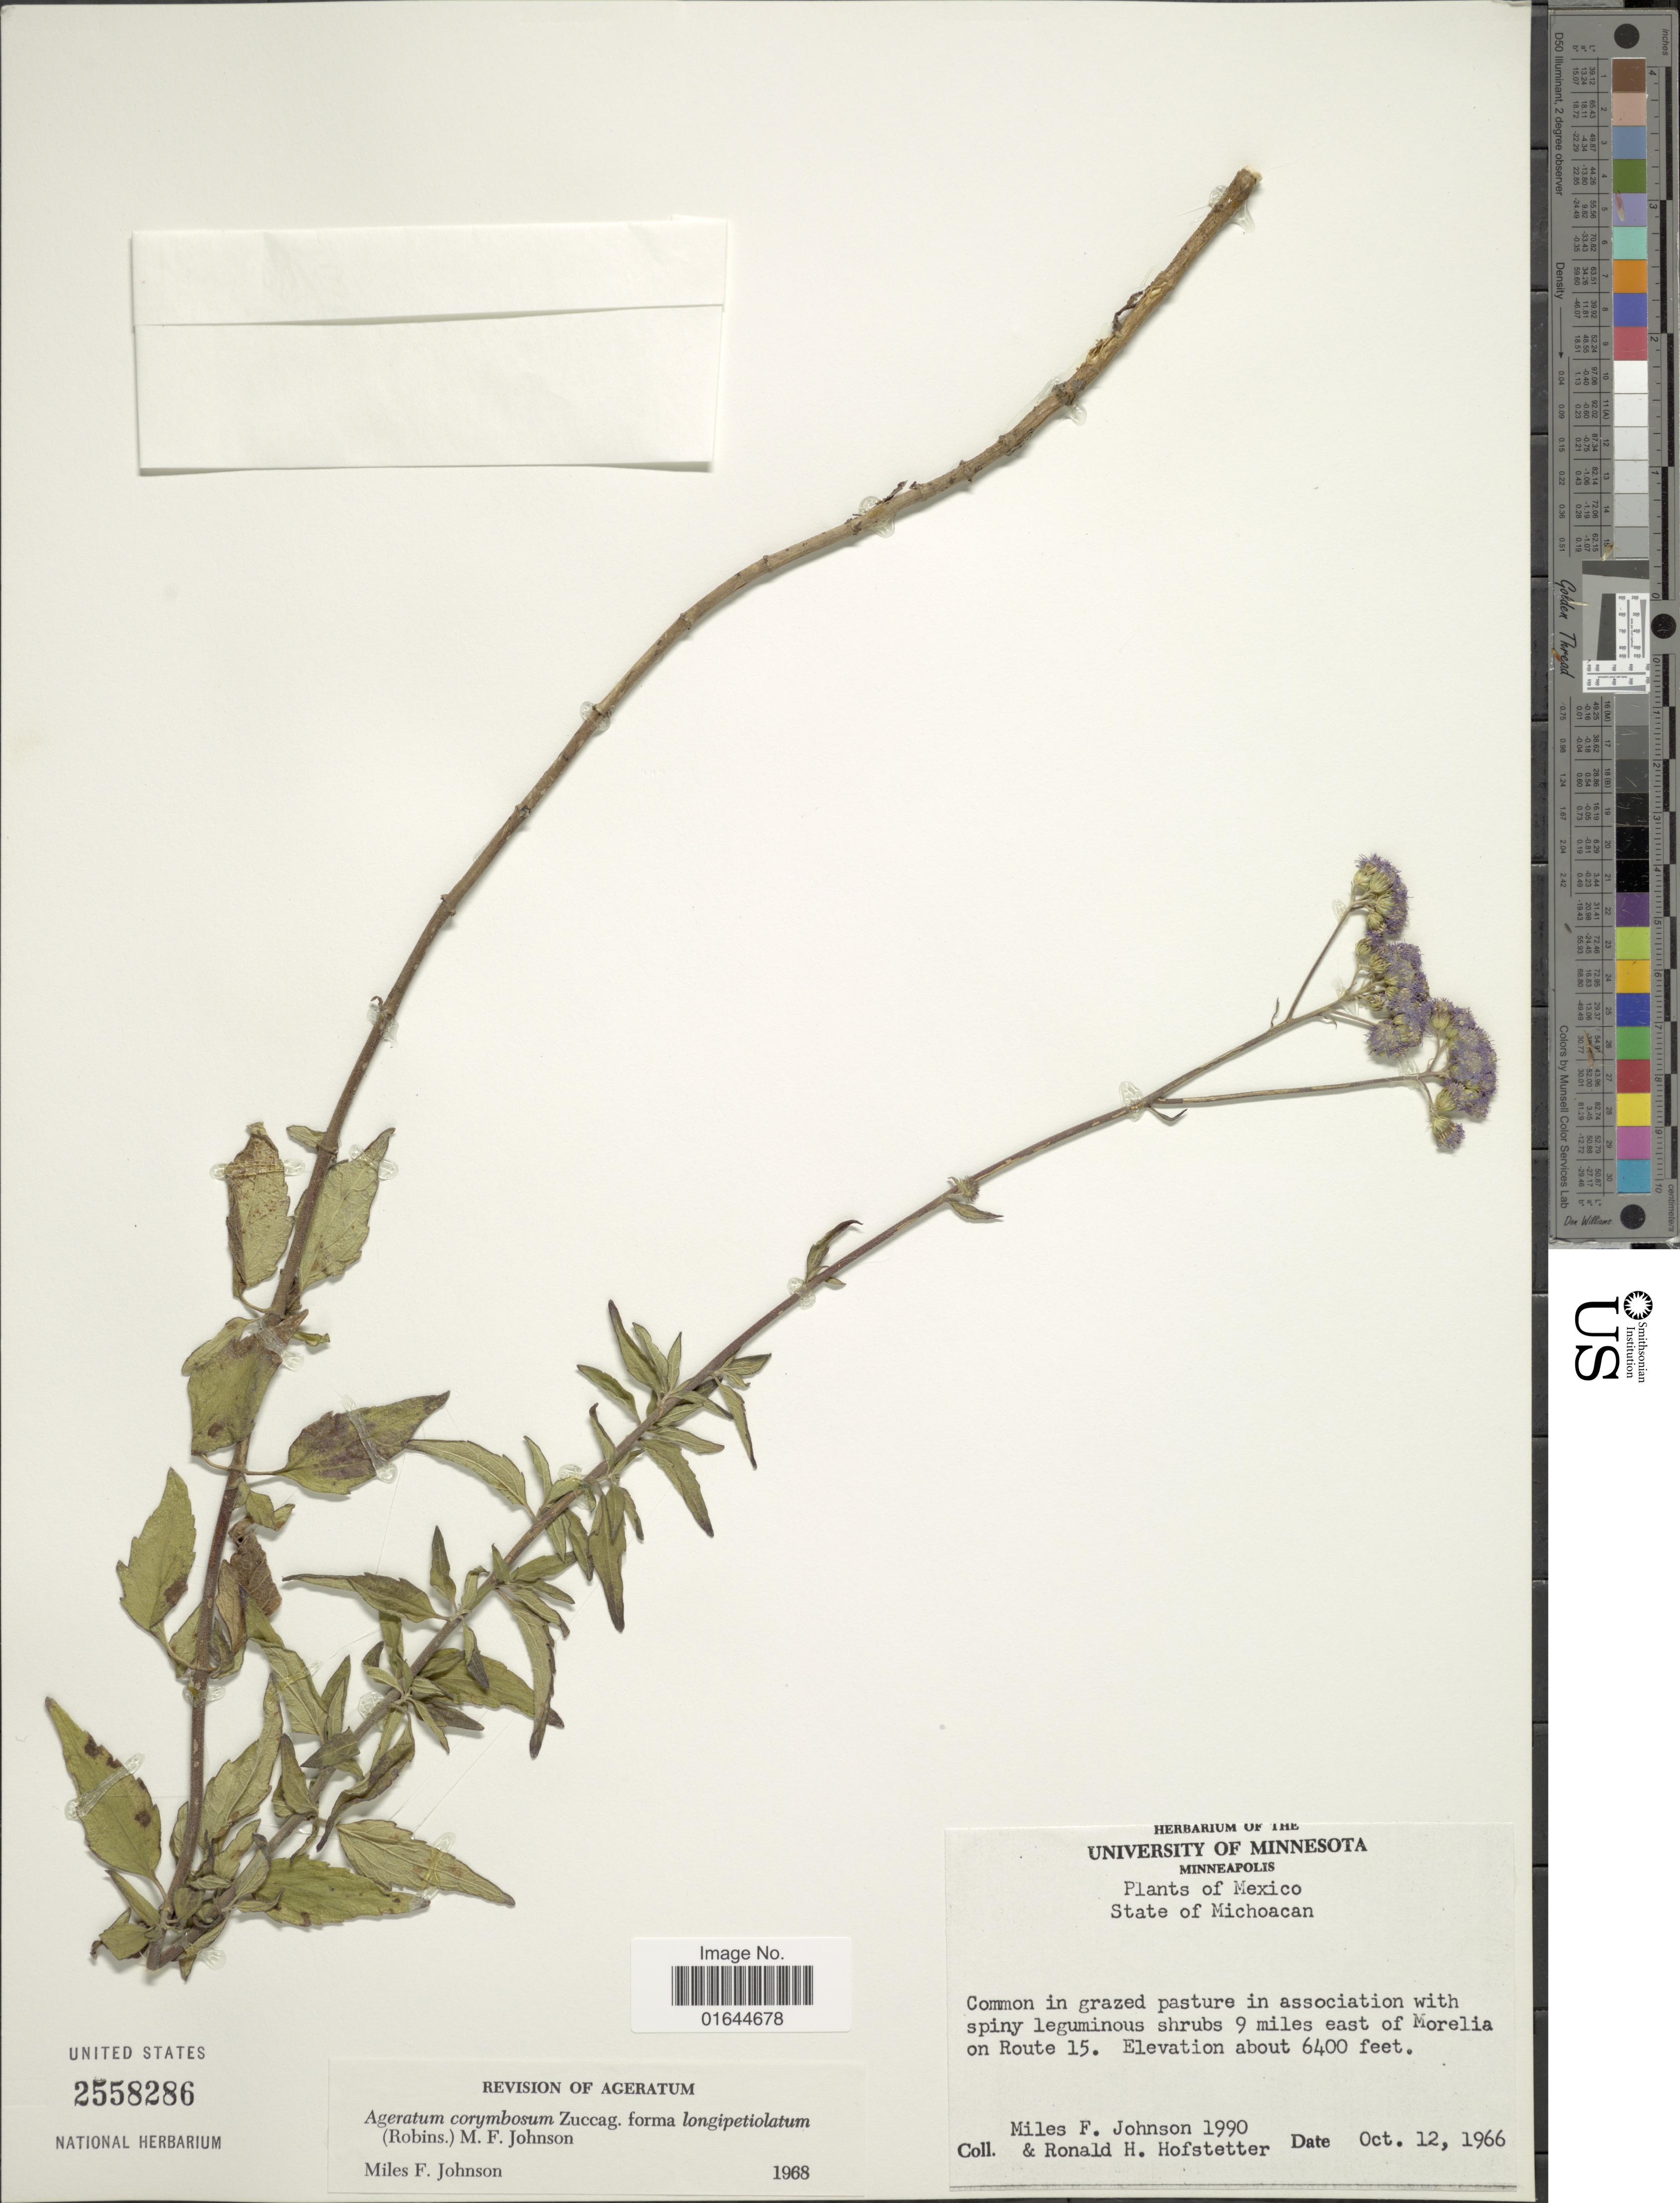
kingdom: Plantae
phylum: Tracheophyta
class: Magnoliopsida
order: Asterales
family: Asteraceae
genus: Ageratum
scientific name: Ageratum corymbosum f. longipetiolatum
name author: (B.L. Rob.) M.F. Johnson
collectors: M. F. Johnson & R. Hofstetter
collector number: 1990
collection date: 1966-10-12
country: Mexico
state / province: Michoacán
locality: Mexico, State of Michoacan, 9 miles east of Morelia on Route 15.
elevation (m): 1951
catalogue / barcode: US 2558286